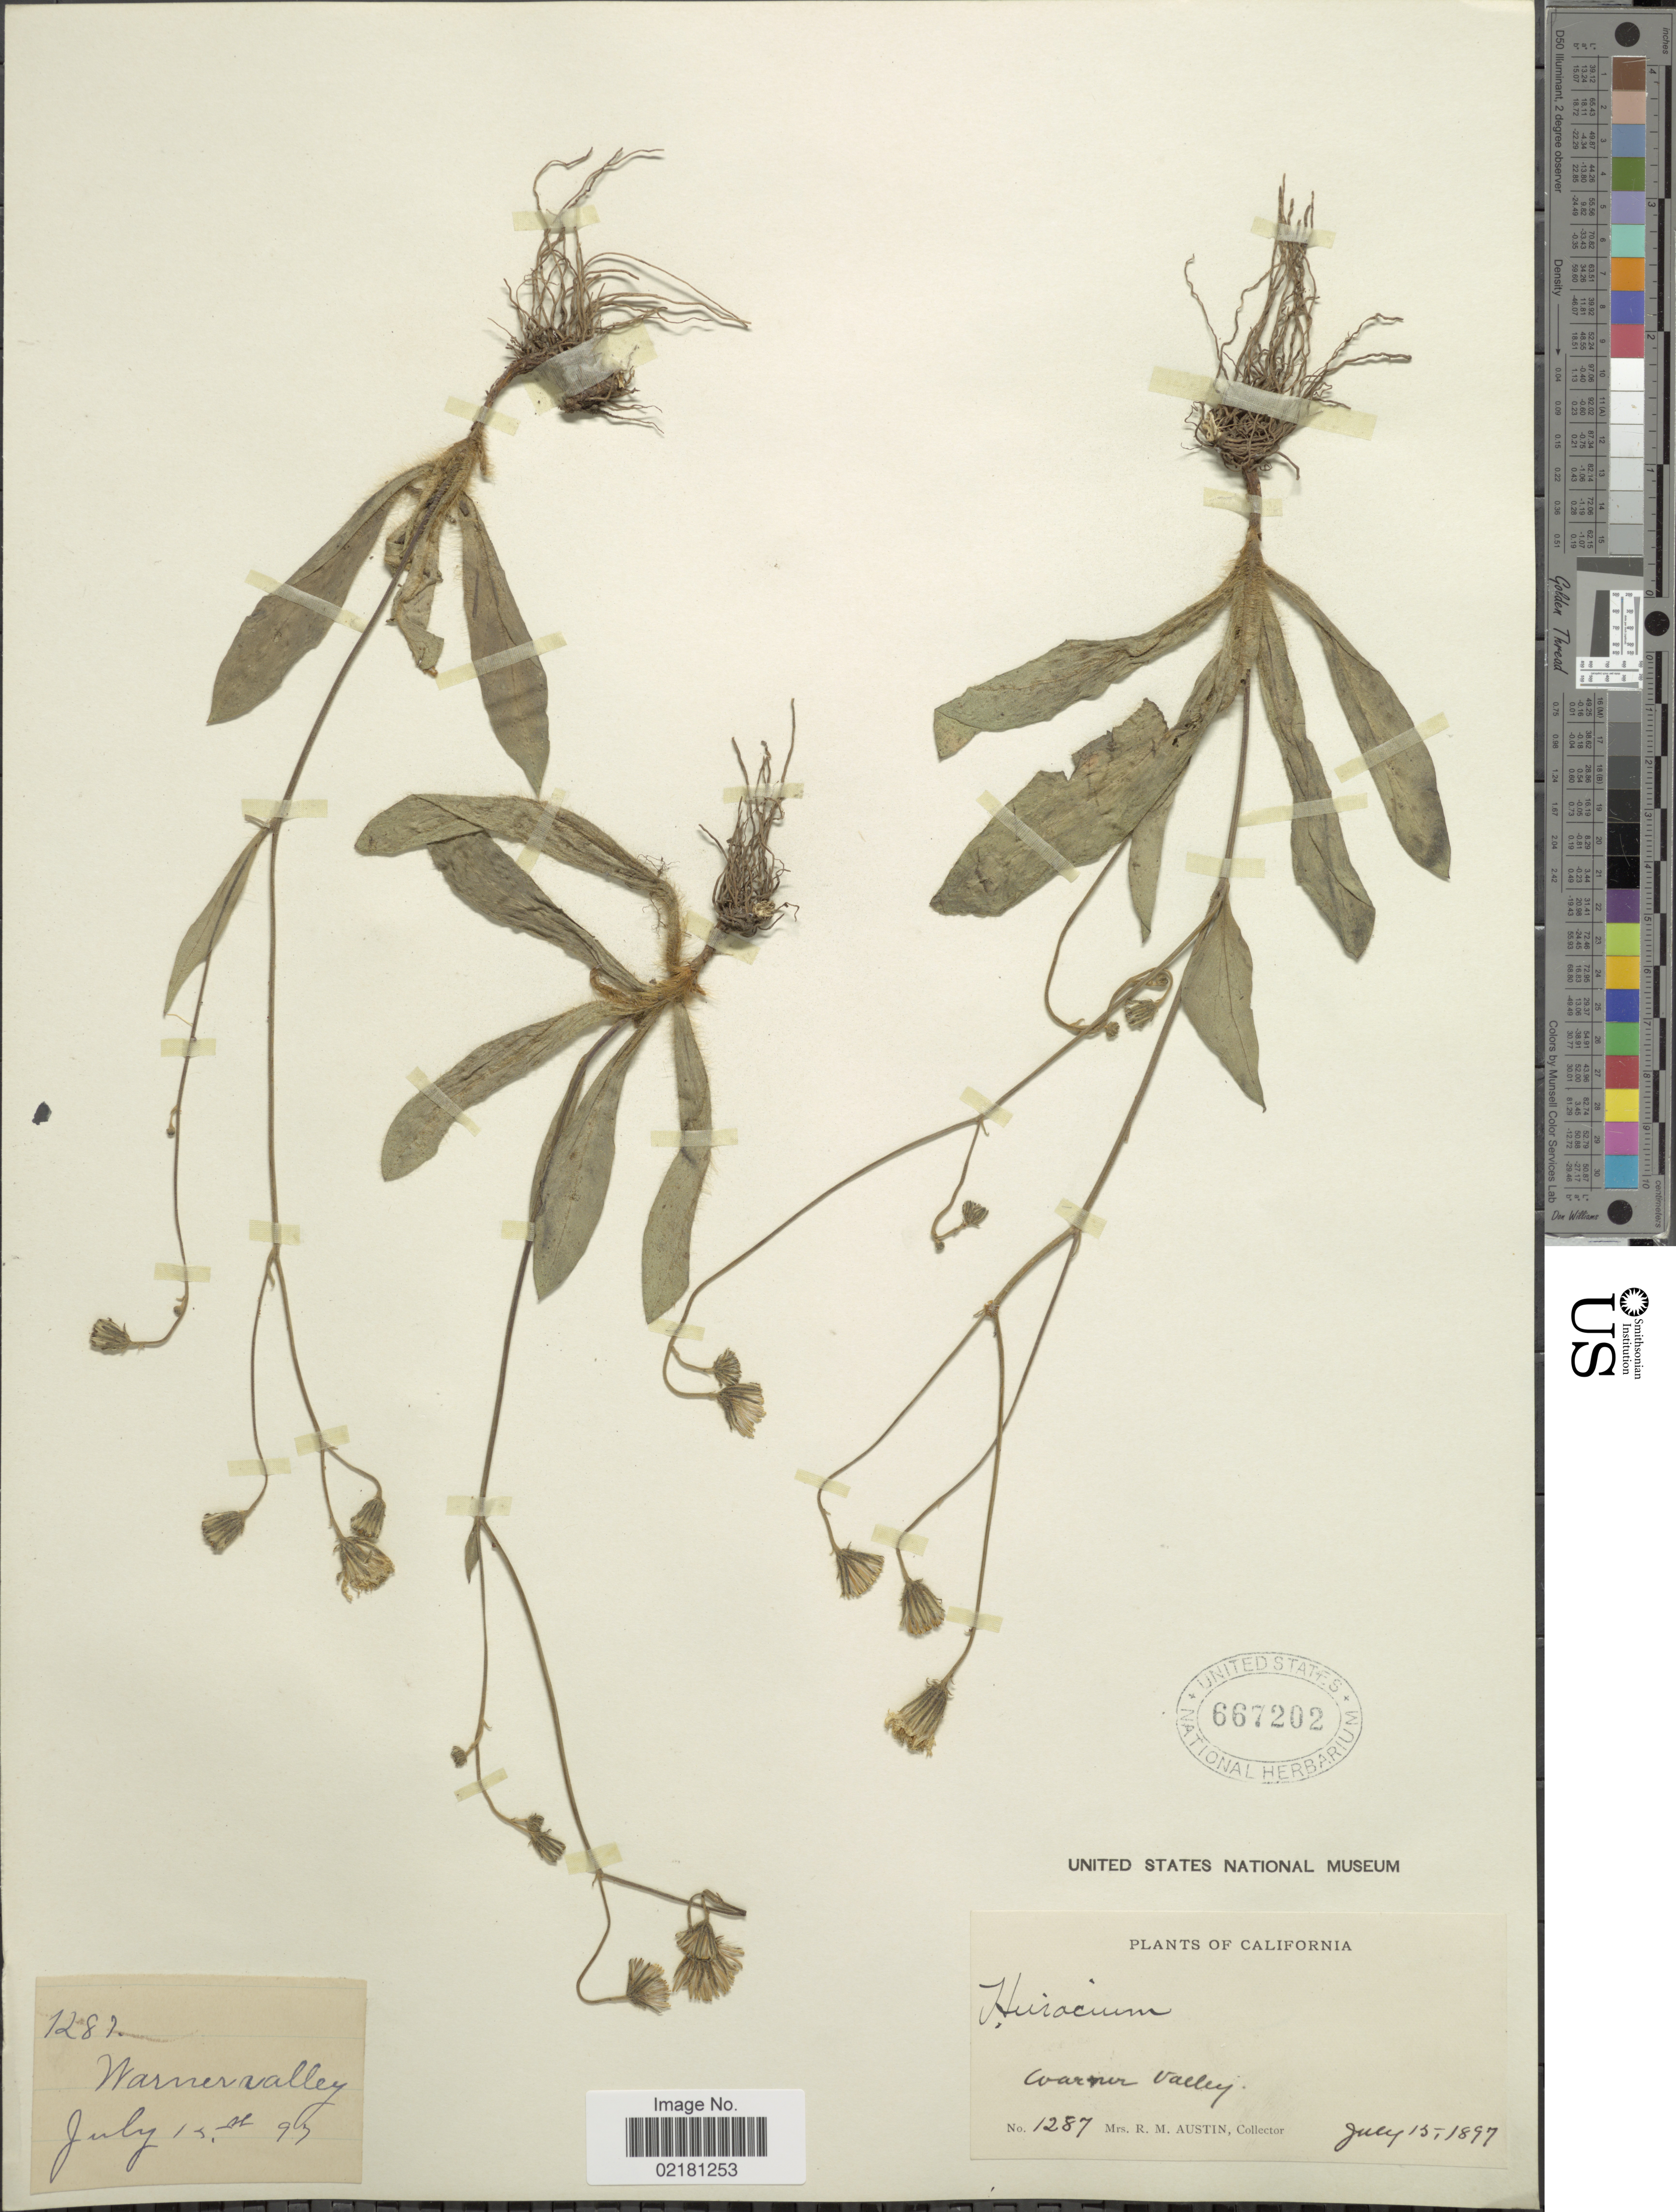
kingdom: Plantae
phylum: Tracheophyta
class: Magnoliopsida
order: Asterales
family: Asteraceae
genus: Hieracium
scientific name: Hieracium repandulare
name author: Druce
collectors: R. Austin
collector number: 1287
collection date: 1897-07-15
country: United States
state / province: California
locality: Warner Valley.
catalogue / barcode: US 667202